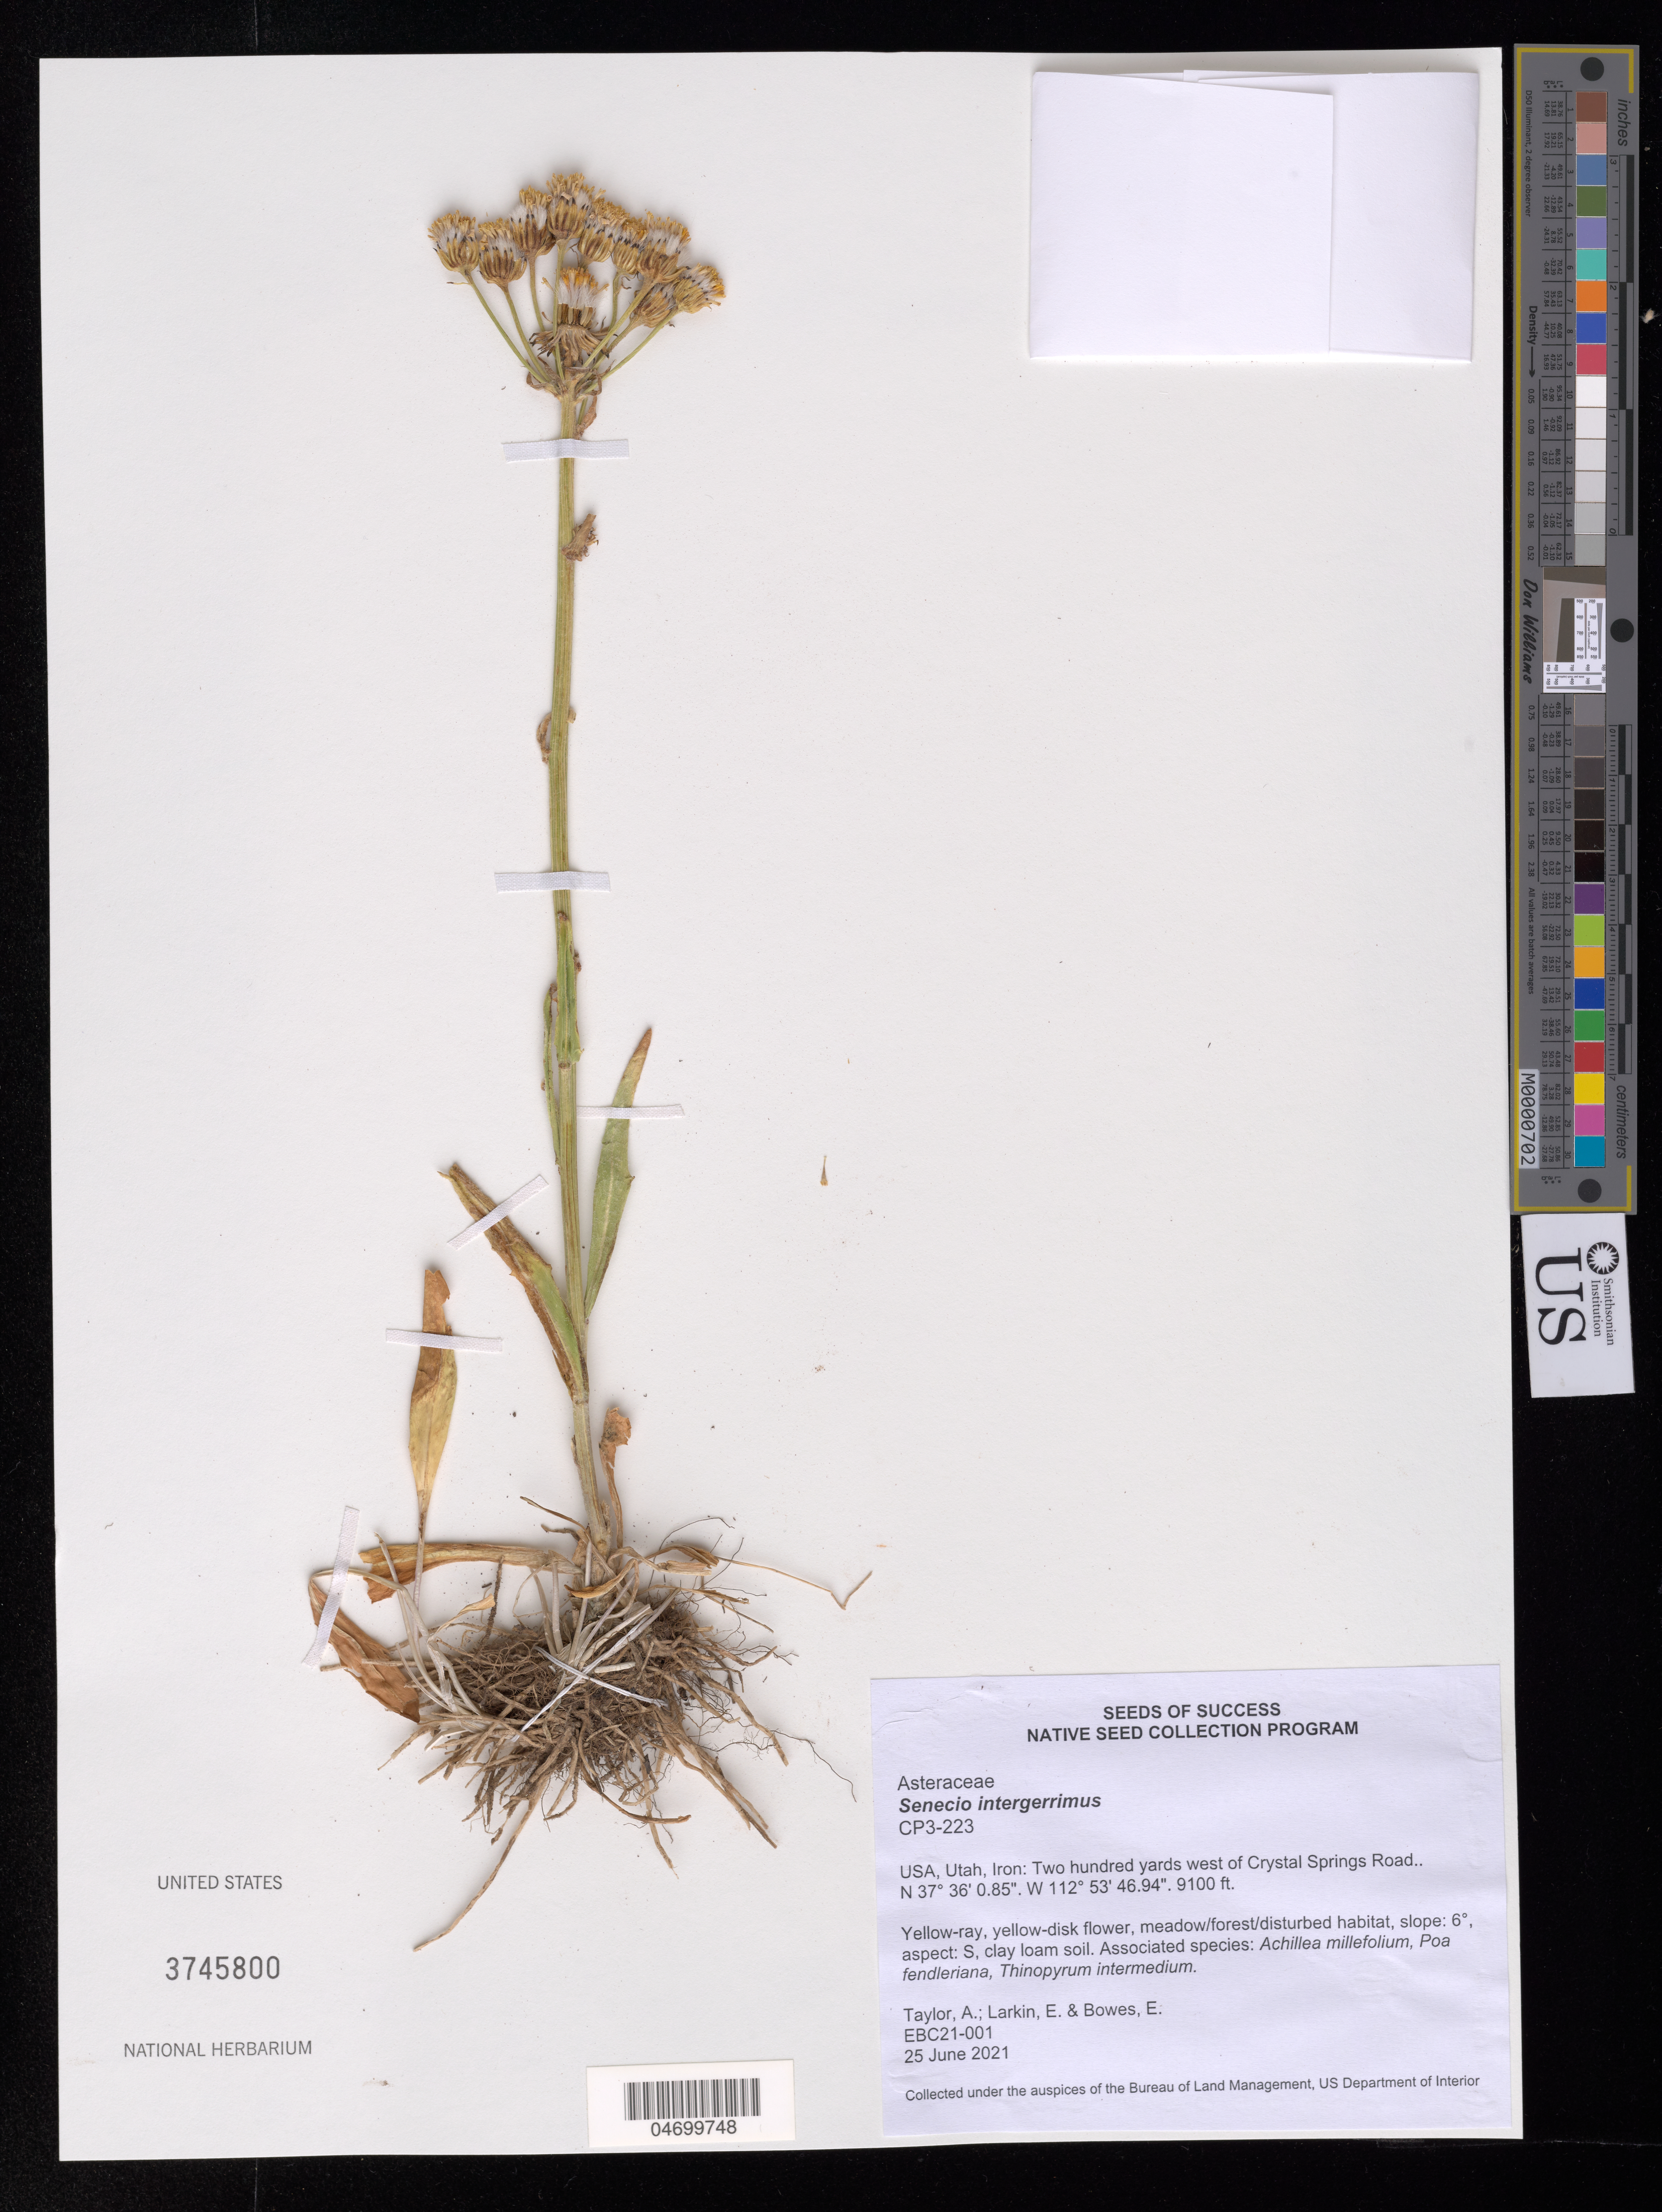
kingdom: Plantae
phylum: Tracheophyta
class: Magnoliopsida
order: Asterales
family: Asteraceae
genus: Senecio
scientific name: Senecio integerrimus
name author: Nutt.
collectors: A. Taylor, E. Larkin & E. Bowes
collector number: CP3-223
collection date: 2021-06-25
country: United States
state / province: Utah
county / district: Iron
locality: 200 yards W of Crystal Springs Rd.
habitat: Clay, loam soil. Meadow/ forest/ disturbed habitat. With Achillea millefolium, Poa fendleriana, Thinopyrum intermedium.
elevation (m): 2774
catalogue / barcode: US 3745800